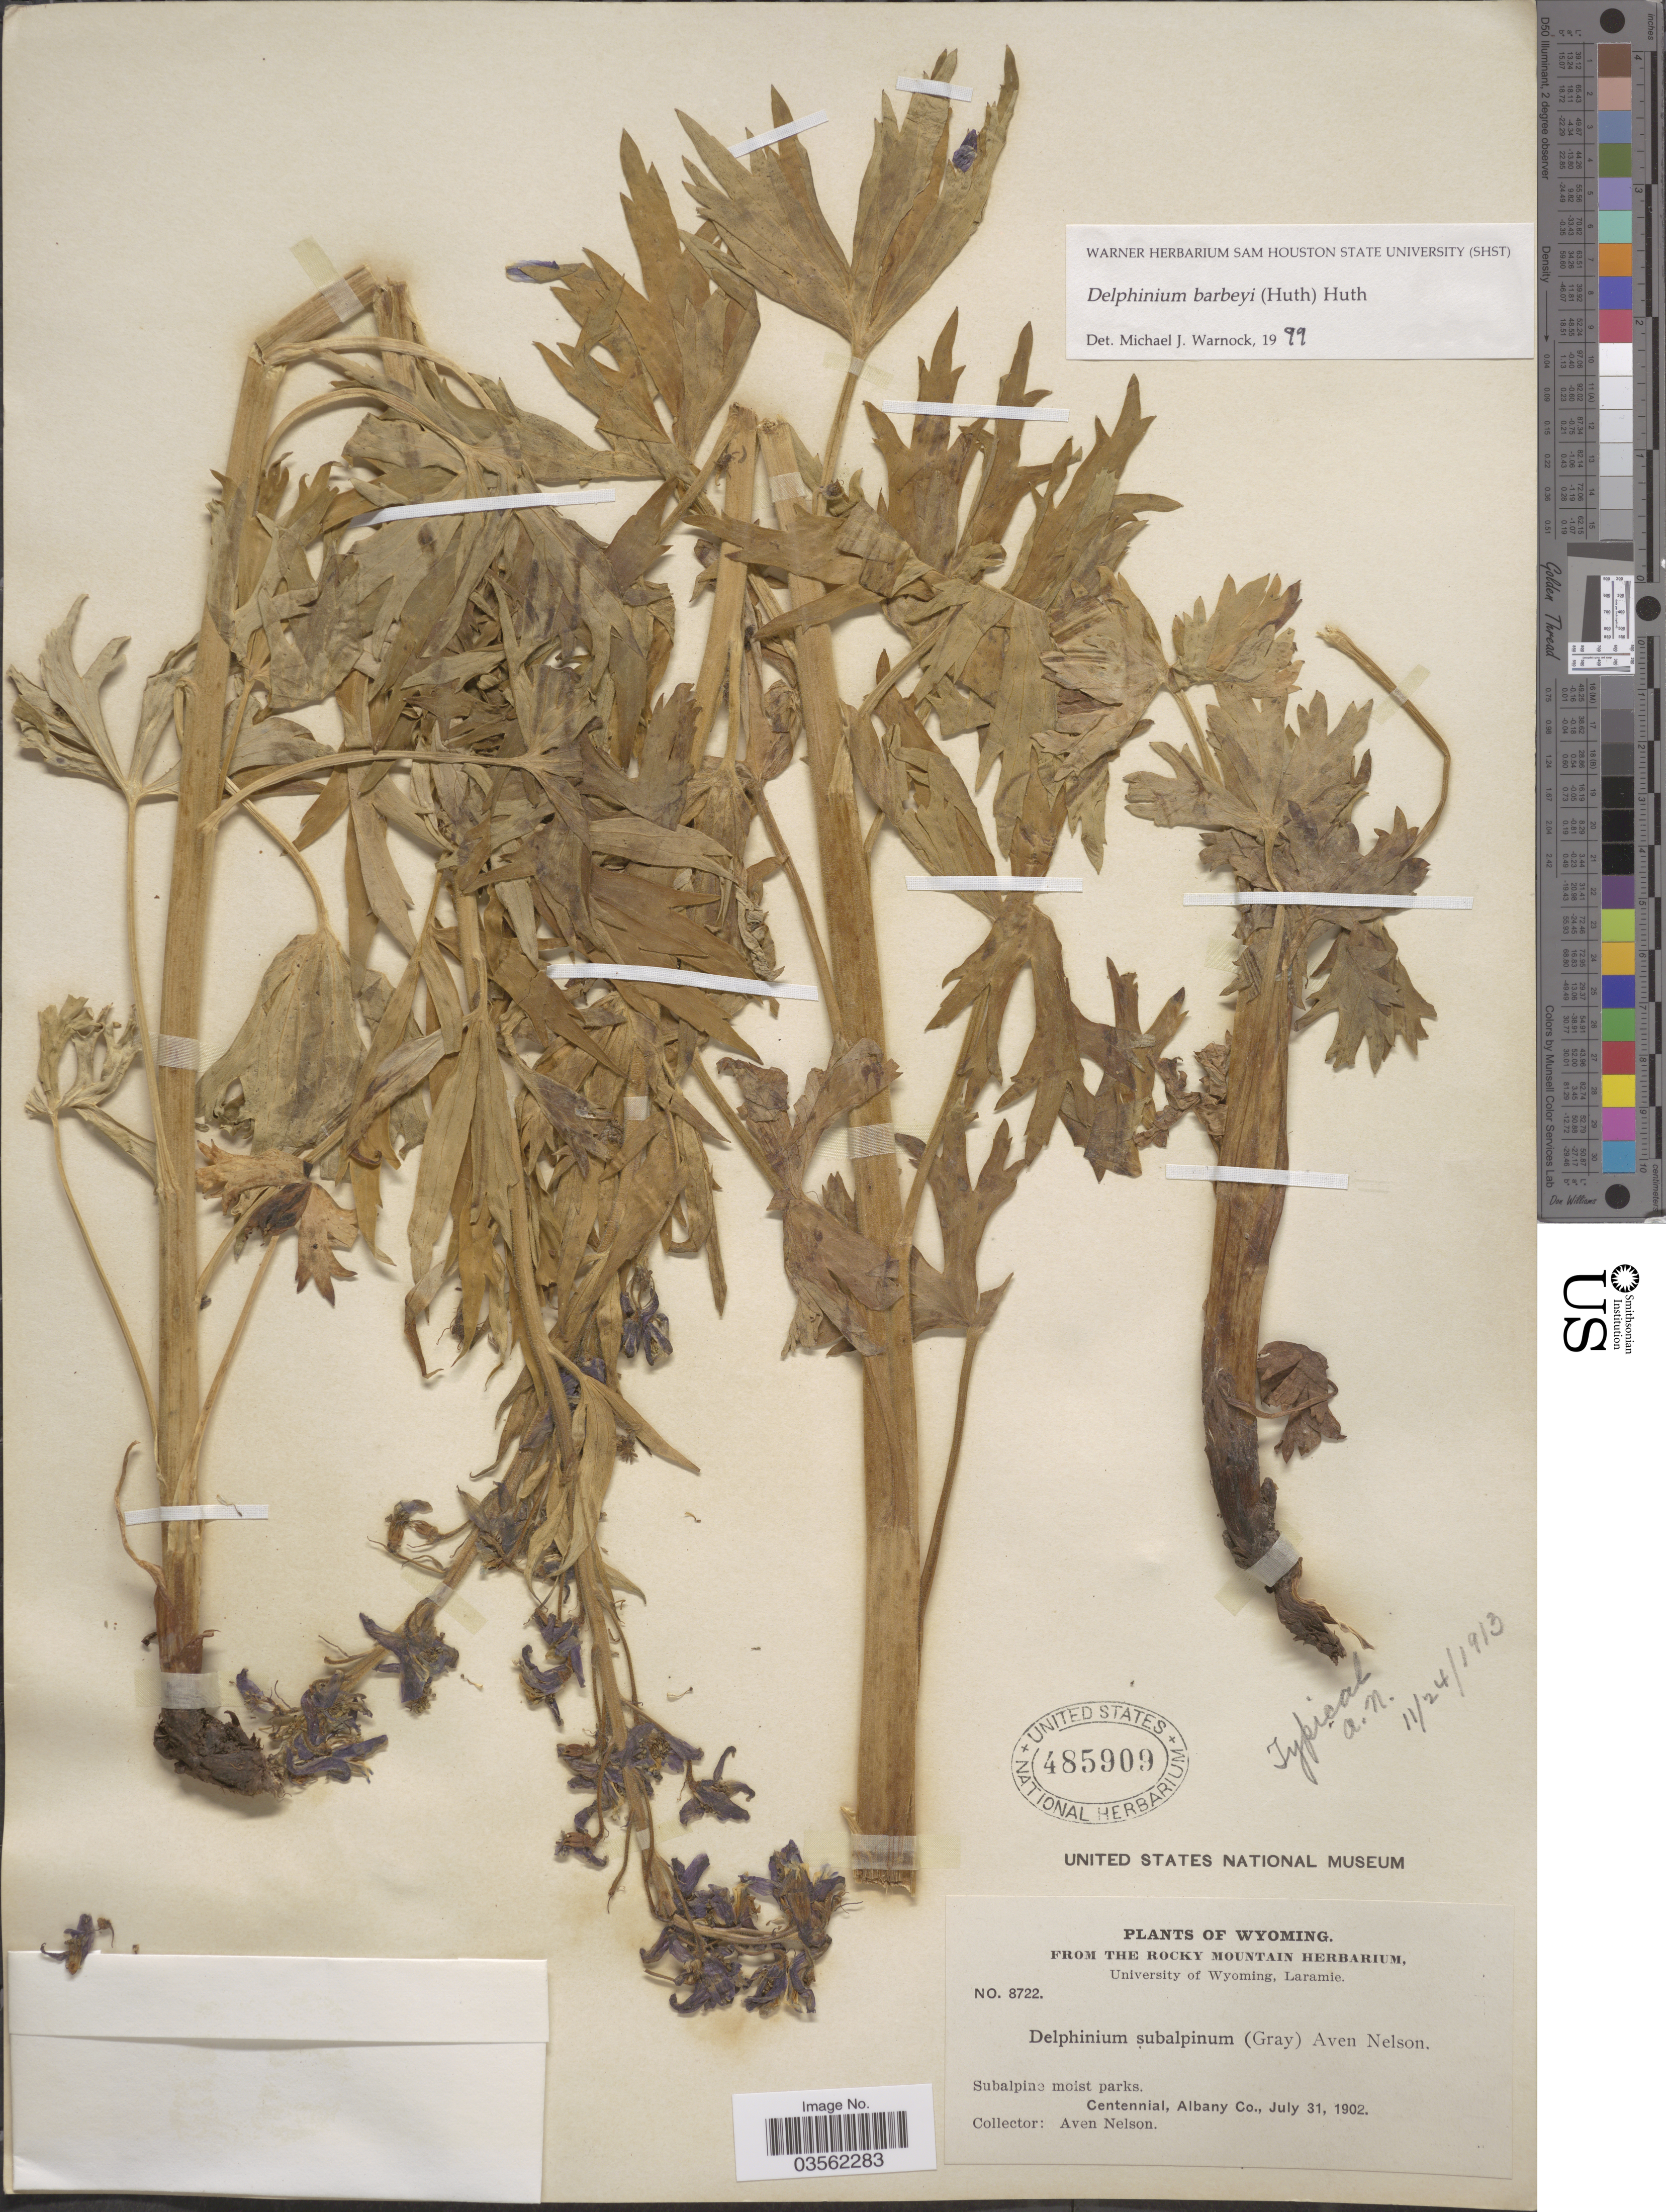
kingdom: Plantae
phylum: Tracheophyta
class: Magnoliopsida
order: Ranunculales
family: Ranunculaceae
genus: Delphinium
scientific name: Delphinium barbeyi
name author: (Huth) Huth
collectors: A. Nelson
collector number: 8722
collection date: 1902-07-31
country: United States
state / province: Wyoming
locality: Centennial, Albany Co.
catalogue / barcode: US 485909